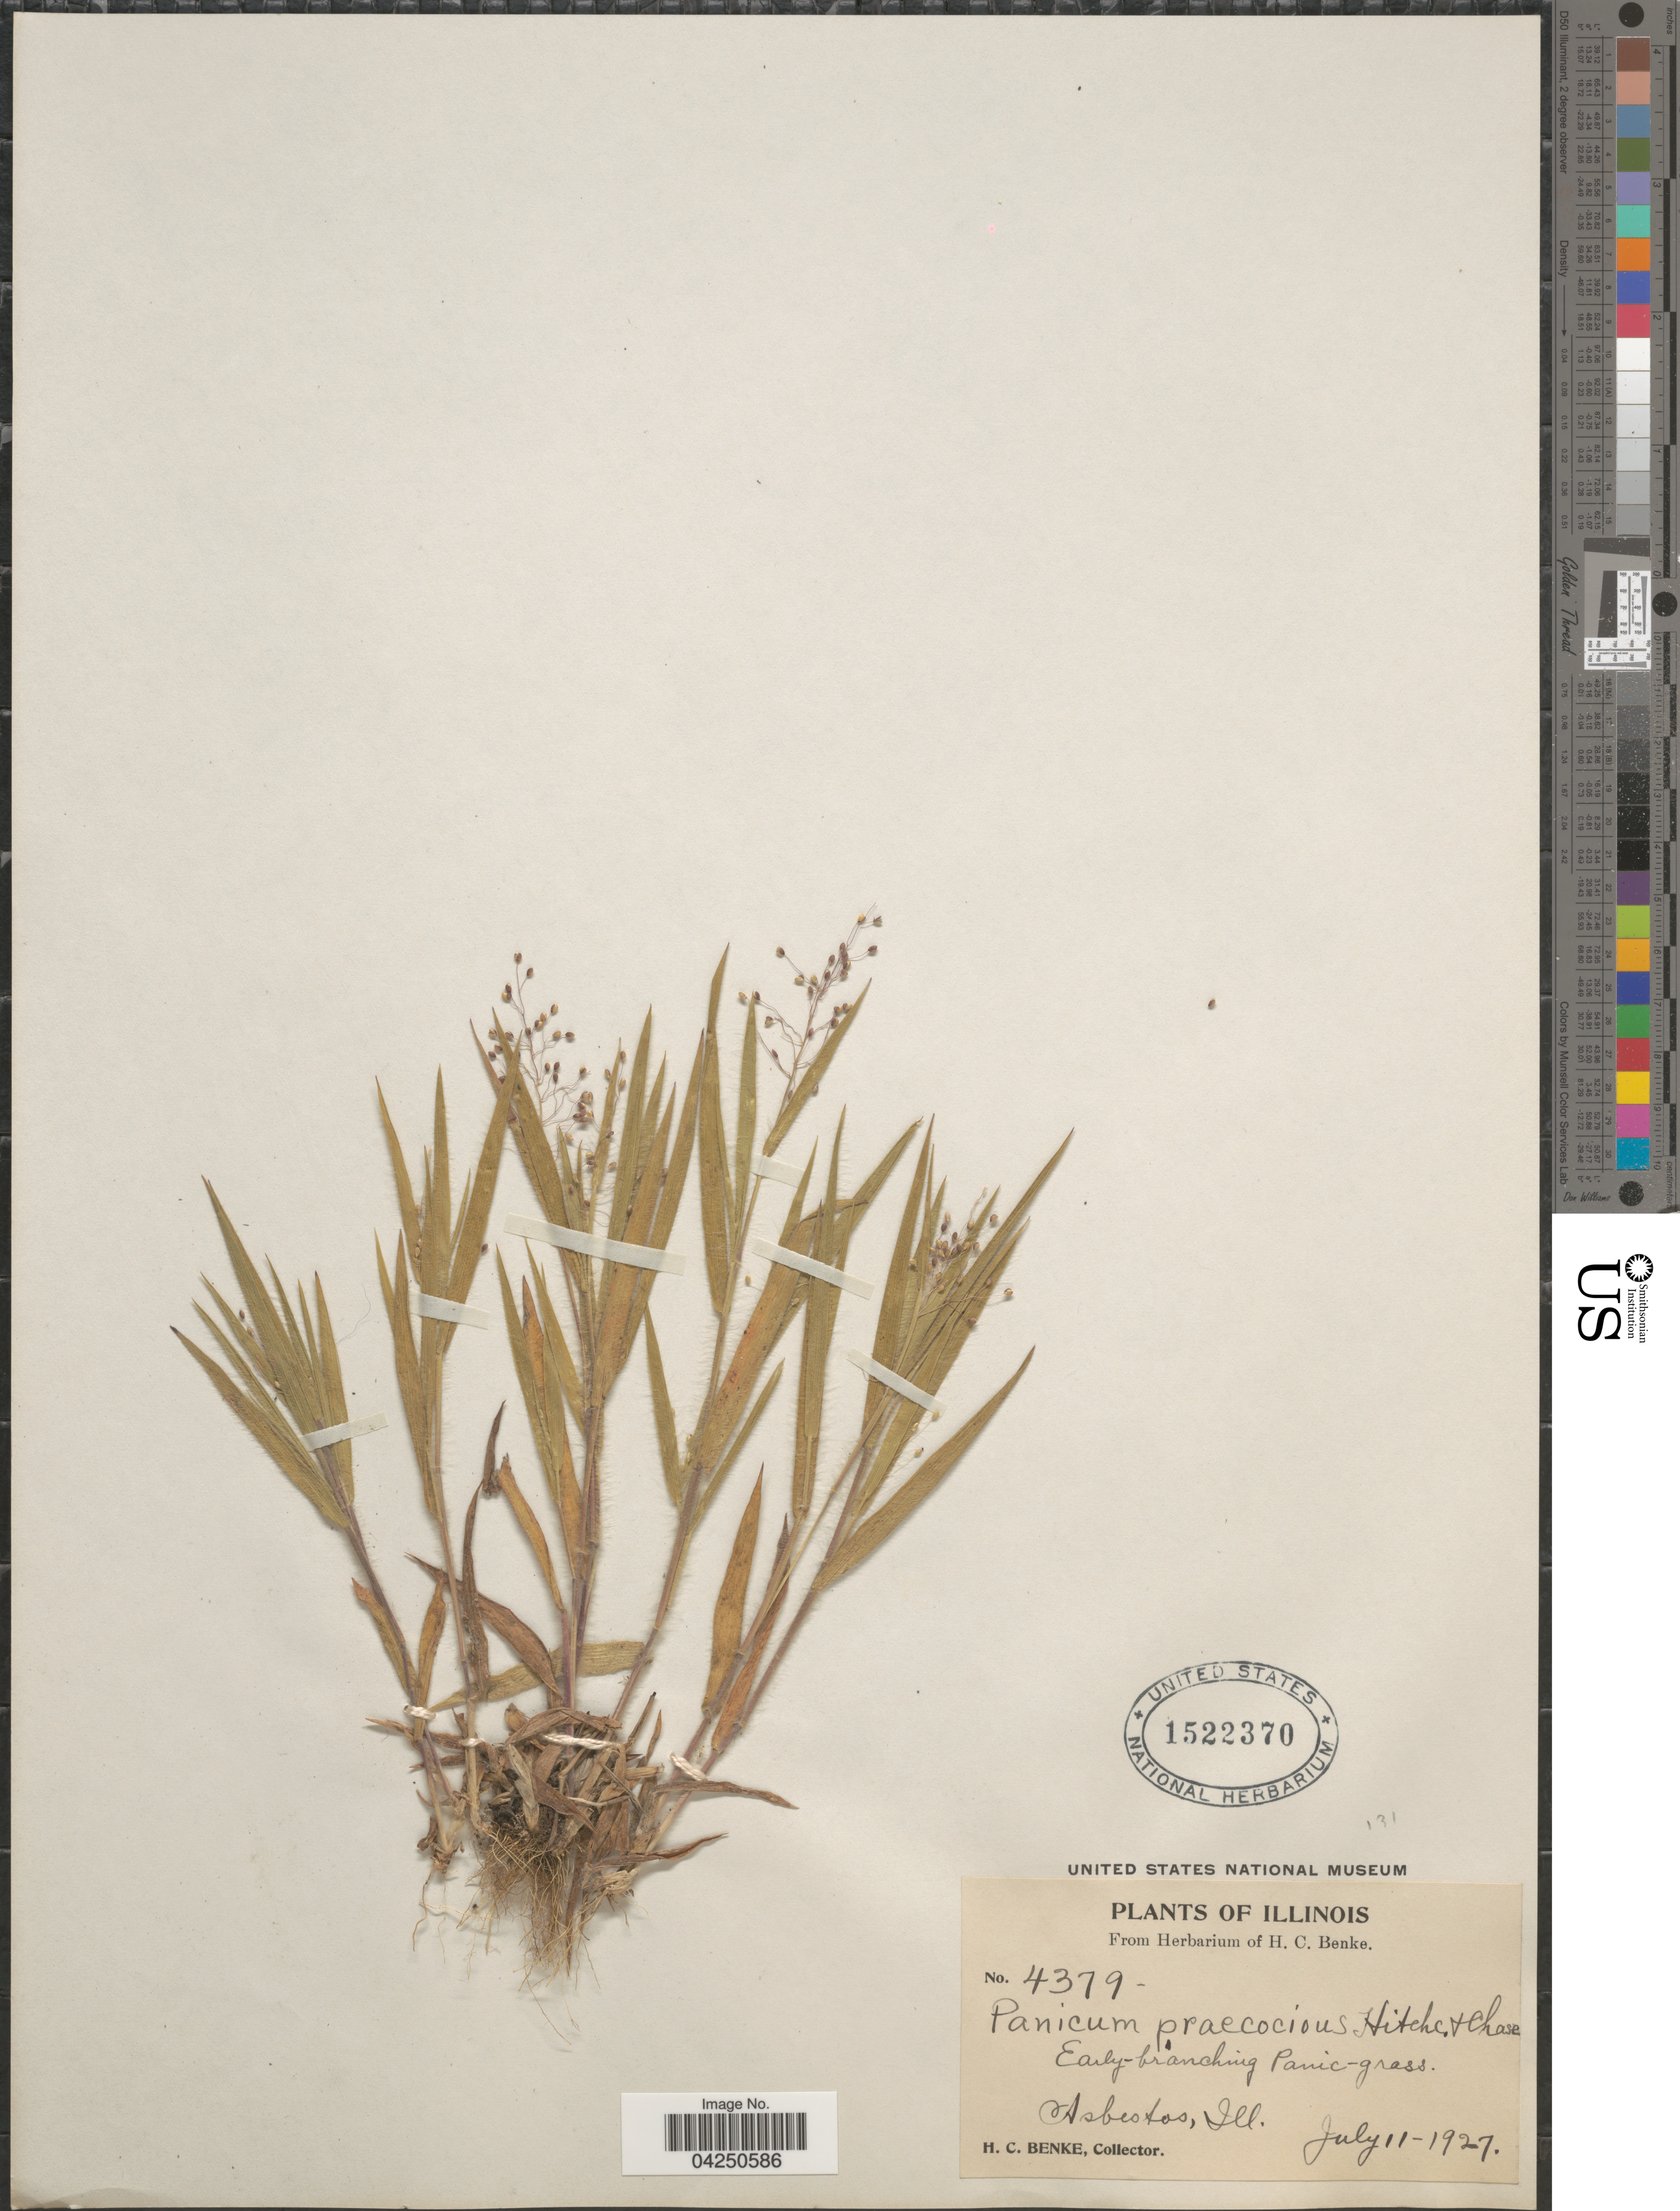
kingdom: Plantae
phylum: Tracheophyta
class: Liliopsida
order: Poales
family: Poaceae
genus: Dichanthelium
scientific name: Dichanthelium acuminatum var. acuminatum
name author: (Sw.) Gould & C.A. Clark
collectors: H. Benke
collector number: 4379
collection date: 1927-07-11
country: United States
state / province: Illinois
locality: Asbestos.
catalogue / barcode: US 1522370